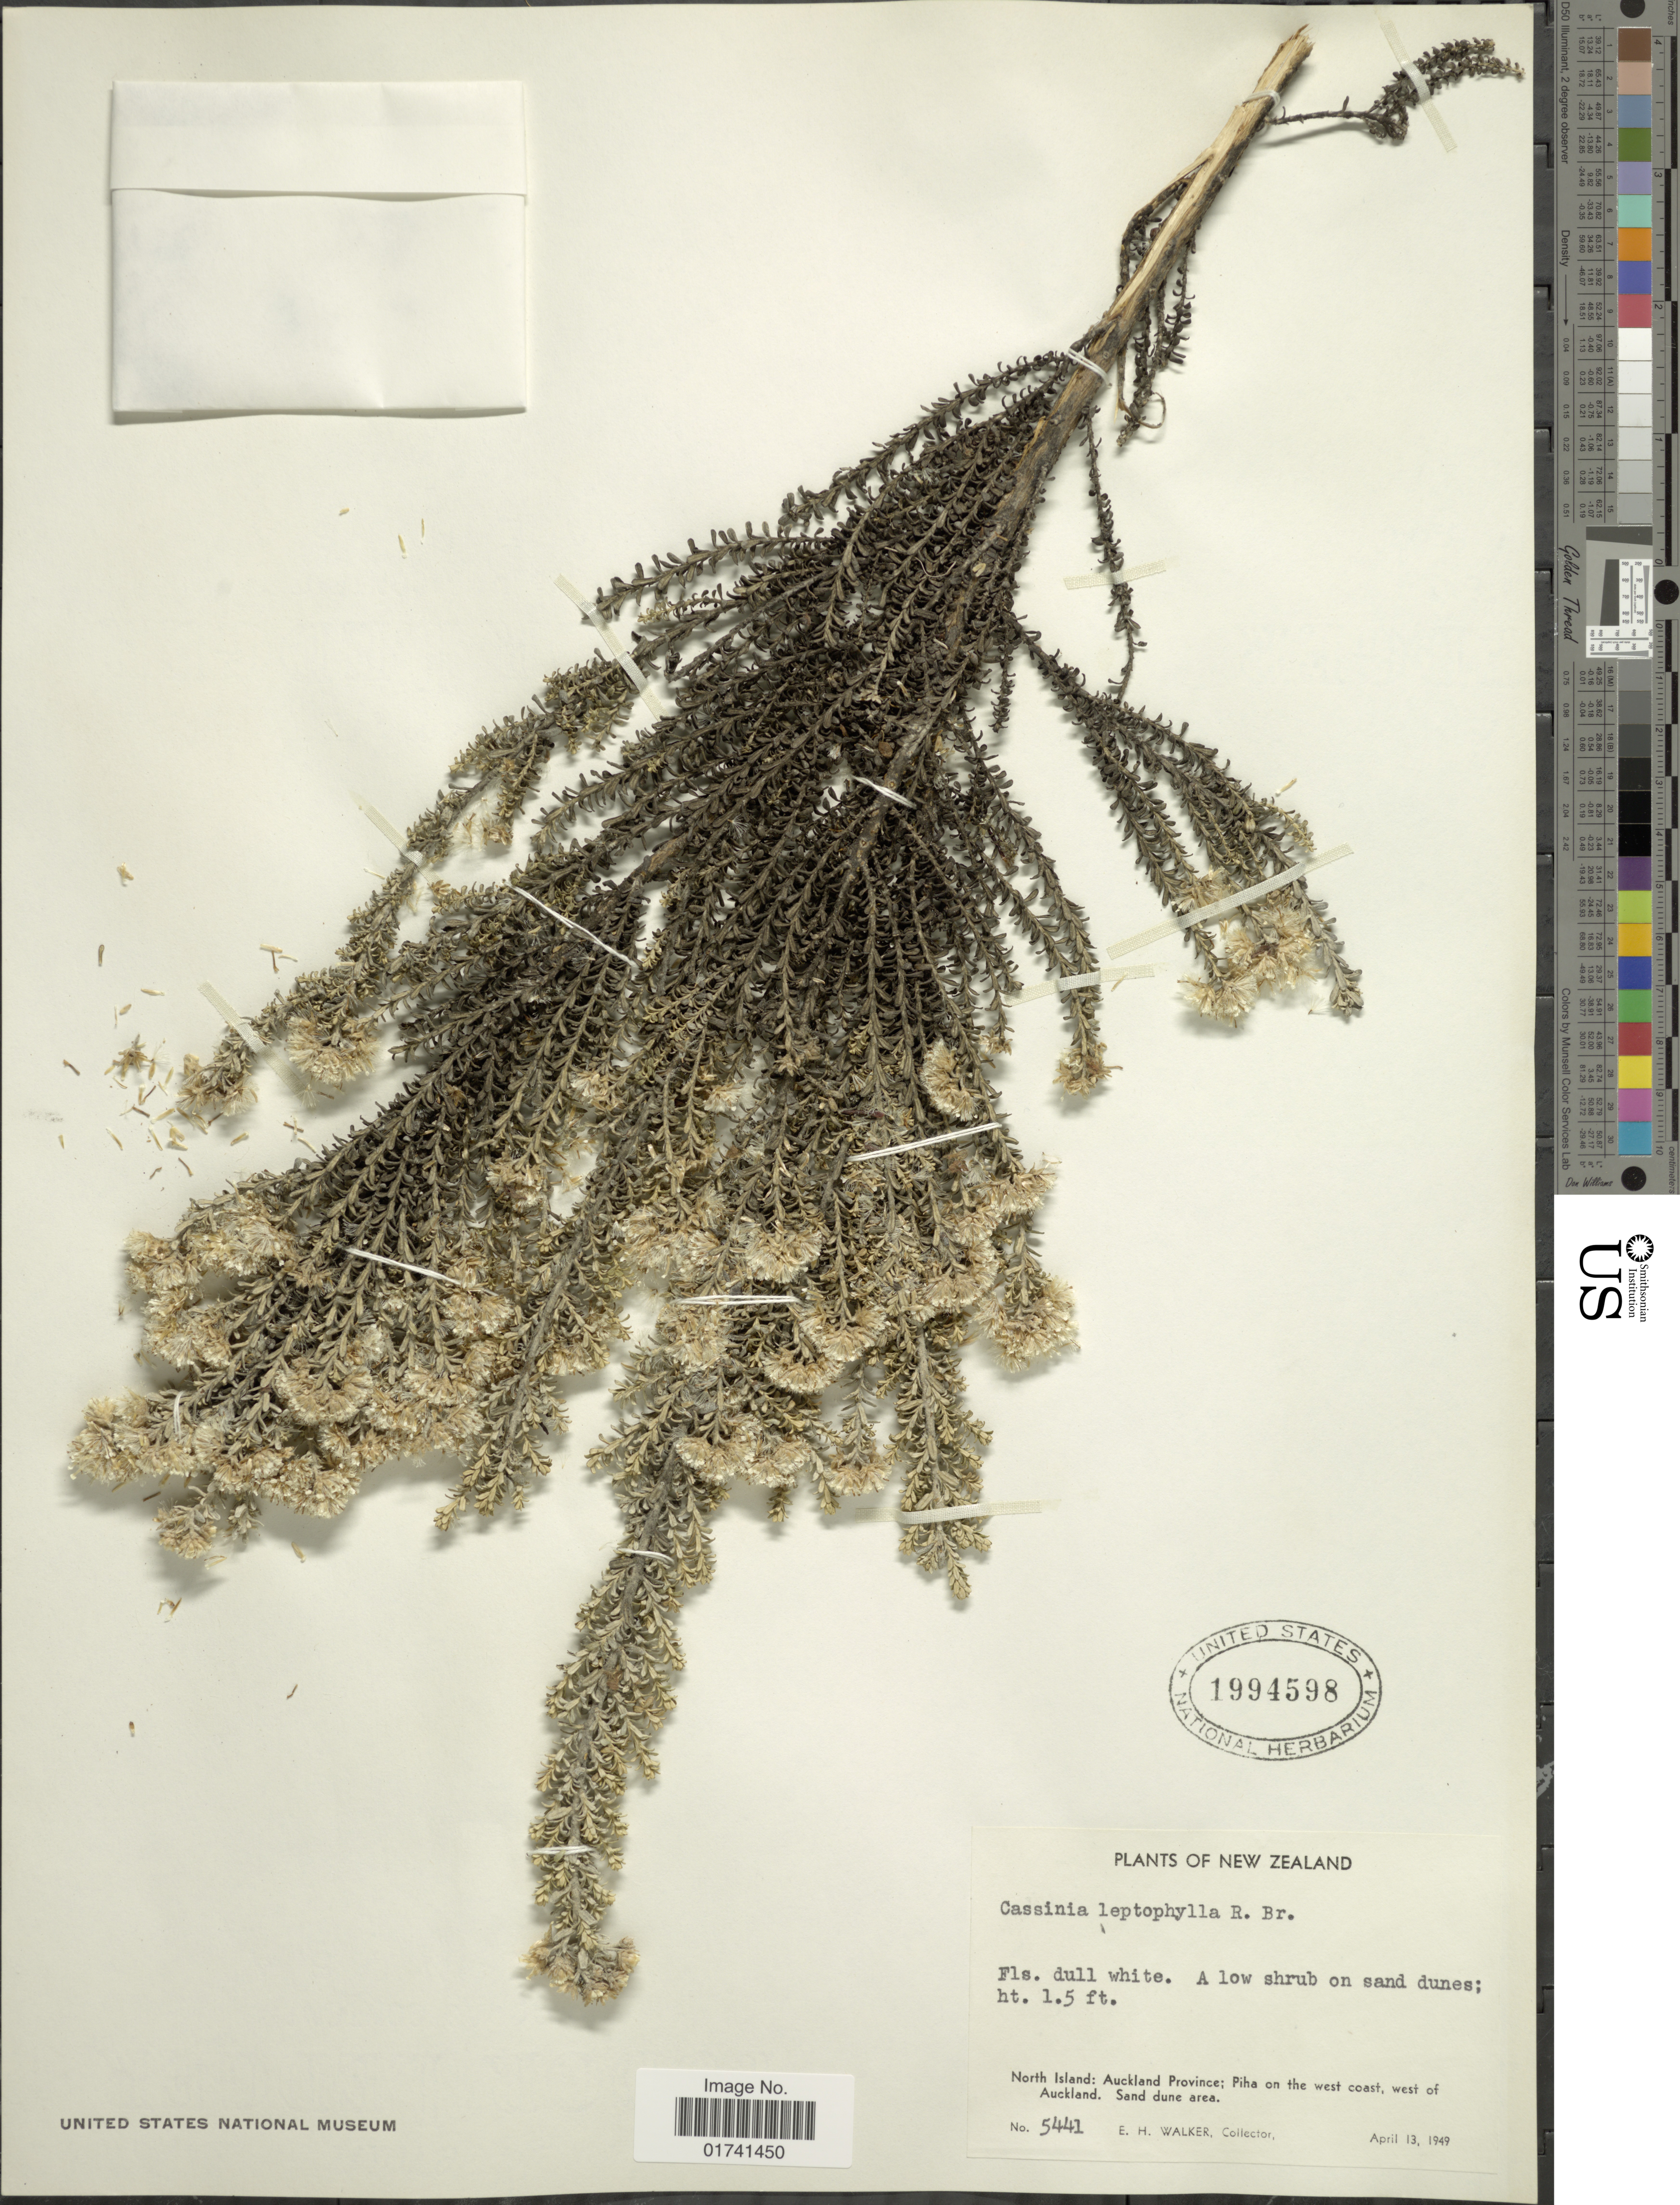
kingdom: Plantae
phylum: Tracheophyta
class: Magnoliopsida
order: Asterales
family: Asteraceae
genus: Cassinia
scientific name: Cassinia leptophylla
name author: (G. Forst.) R. Br.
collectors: E. H. Walker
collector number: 5441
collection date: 1949-04-13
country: New Zealand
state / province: Auckland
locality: North Island; Piha on the west coast, west of Auckland, sand dune area.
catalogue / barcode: US 1994598